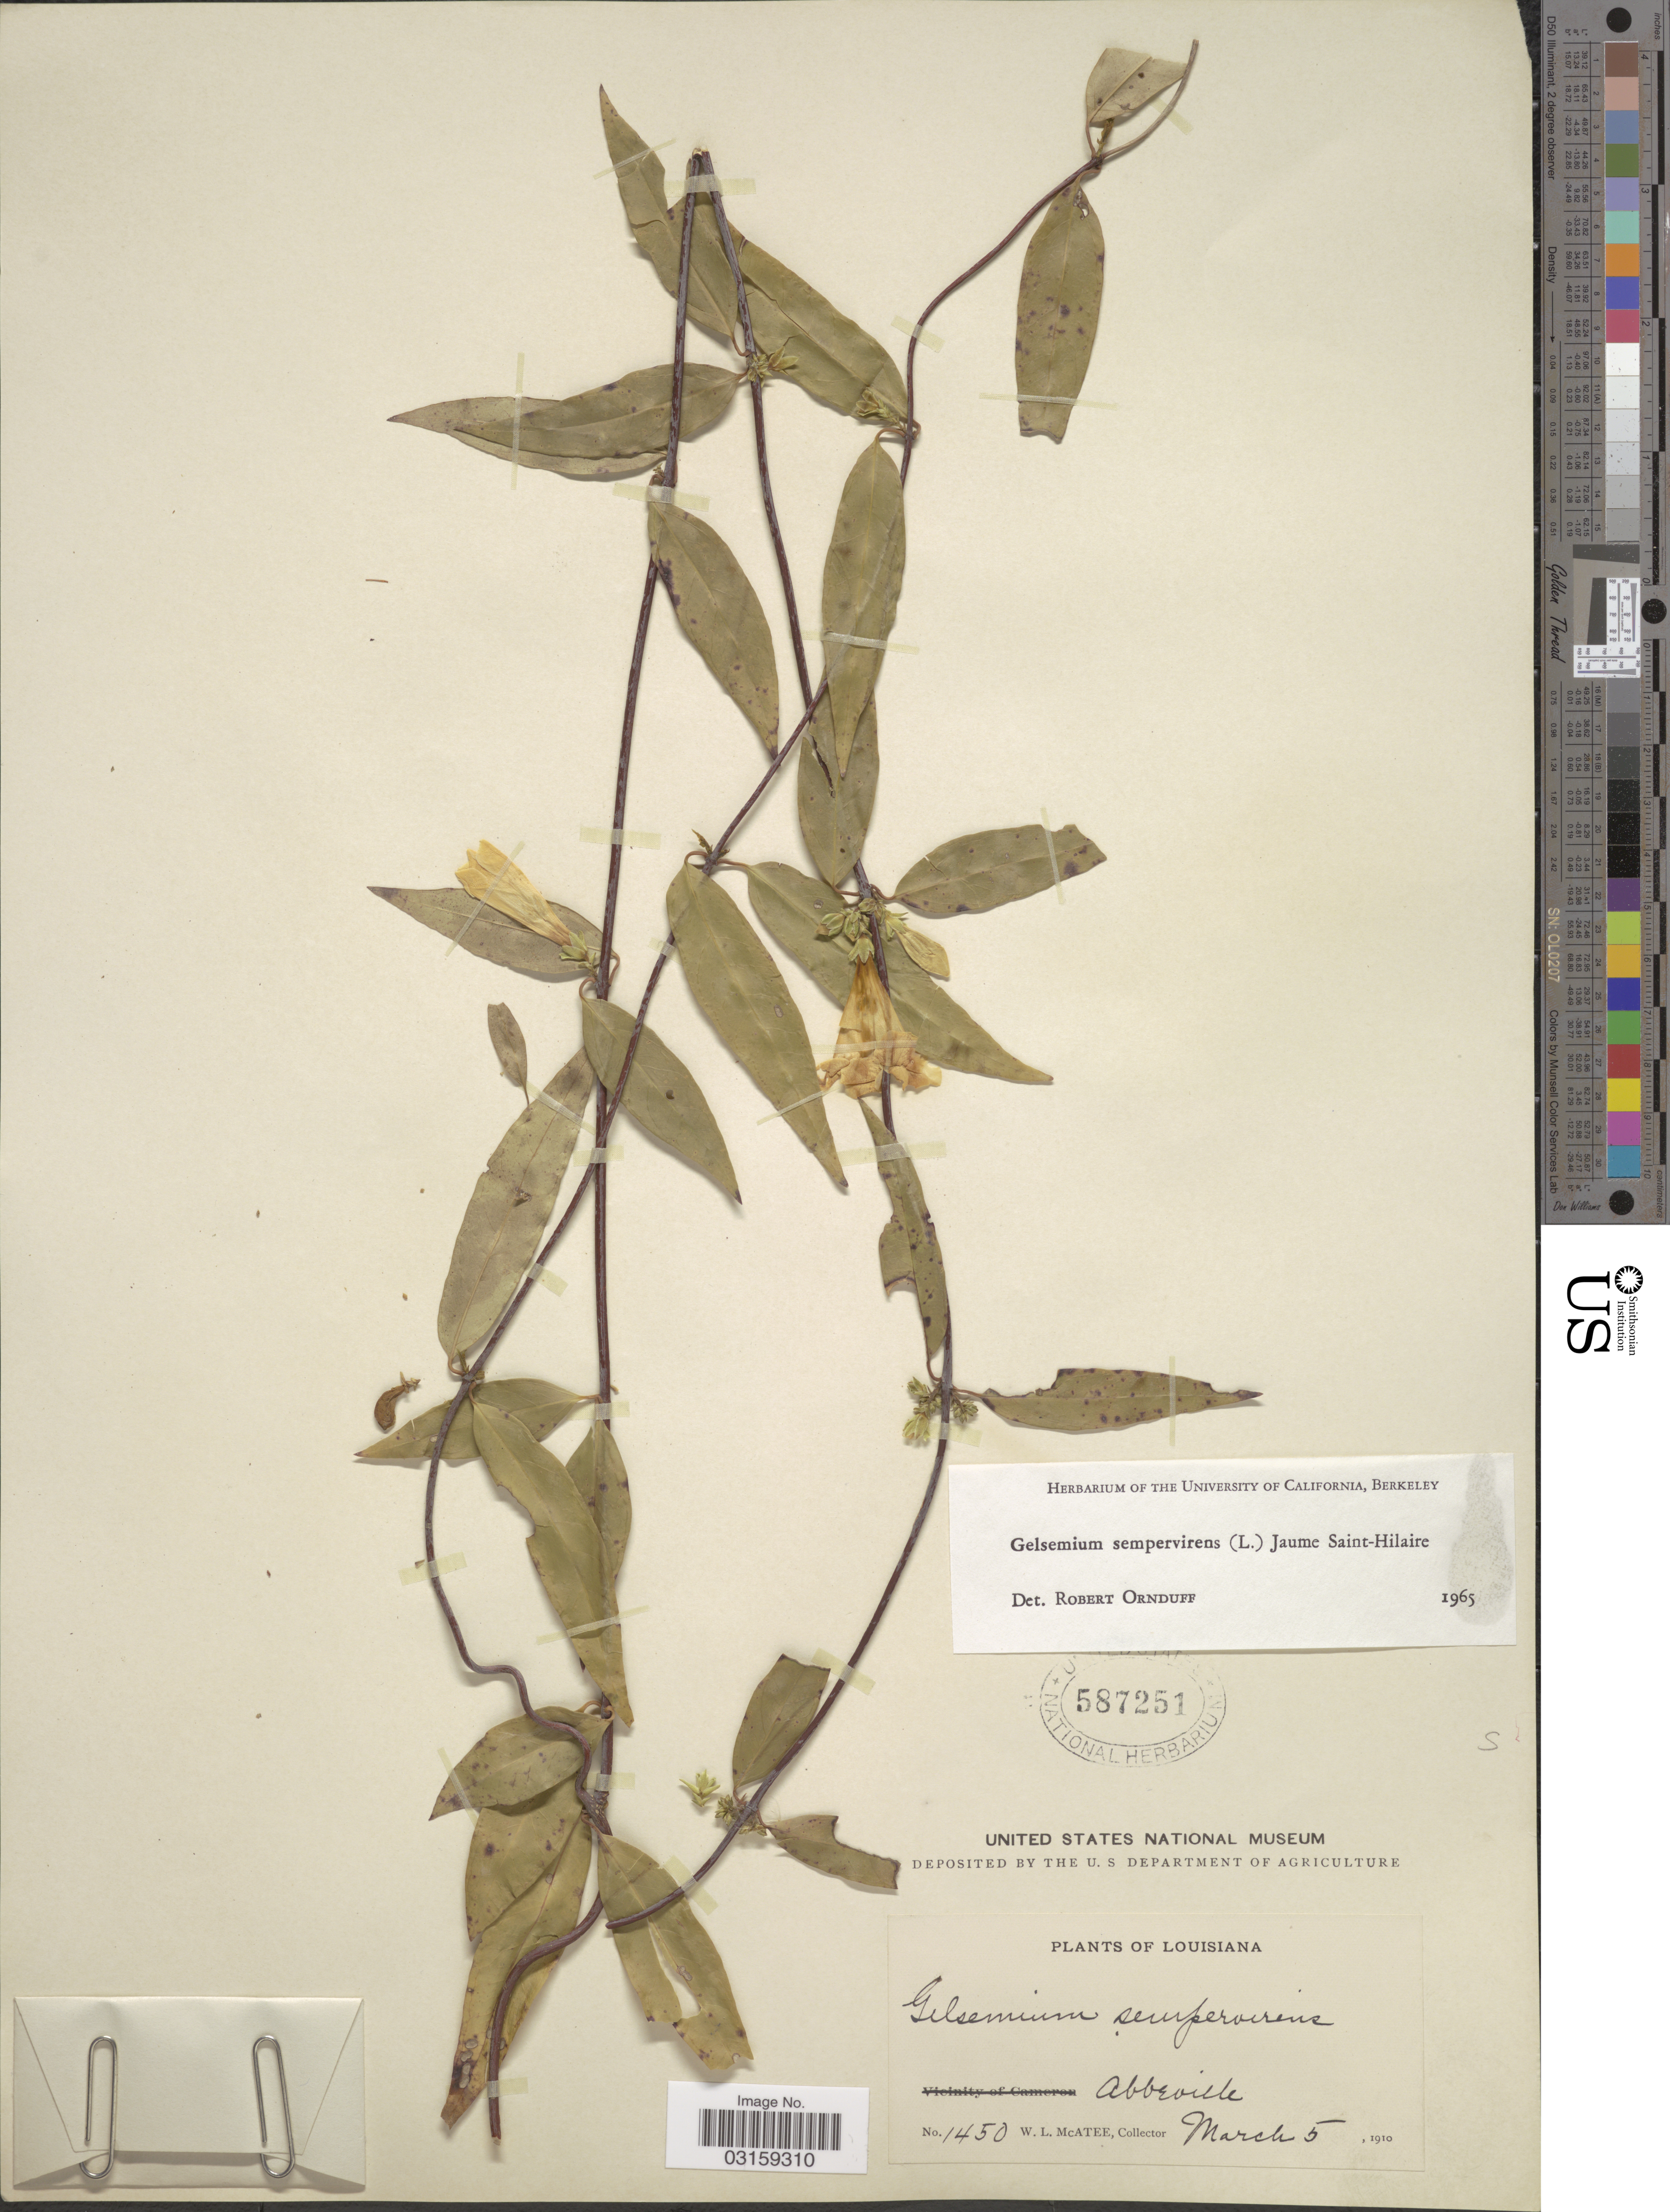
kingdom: Plantae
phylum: Tracheophyta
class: Magnoliopsida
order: Gentianales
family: Gelsemiaceae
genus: Gelsemium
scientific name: Gelsemium sempervirens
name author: (L.) J. St.-Hil.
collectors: W. McAtee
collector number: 1450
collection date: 1910-03-05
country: United States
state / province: Louisiana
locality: Abbeville.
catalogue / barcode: US 587251